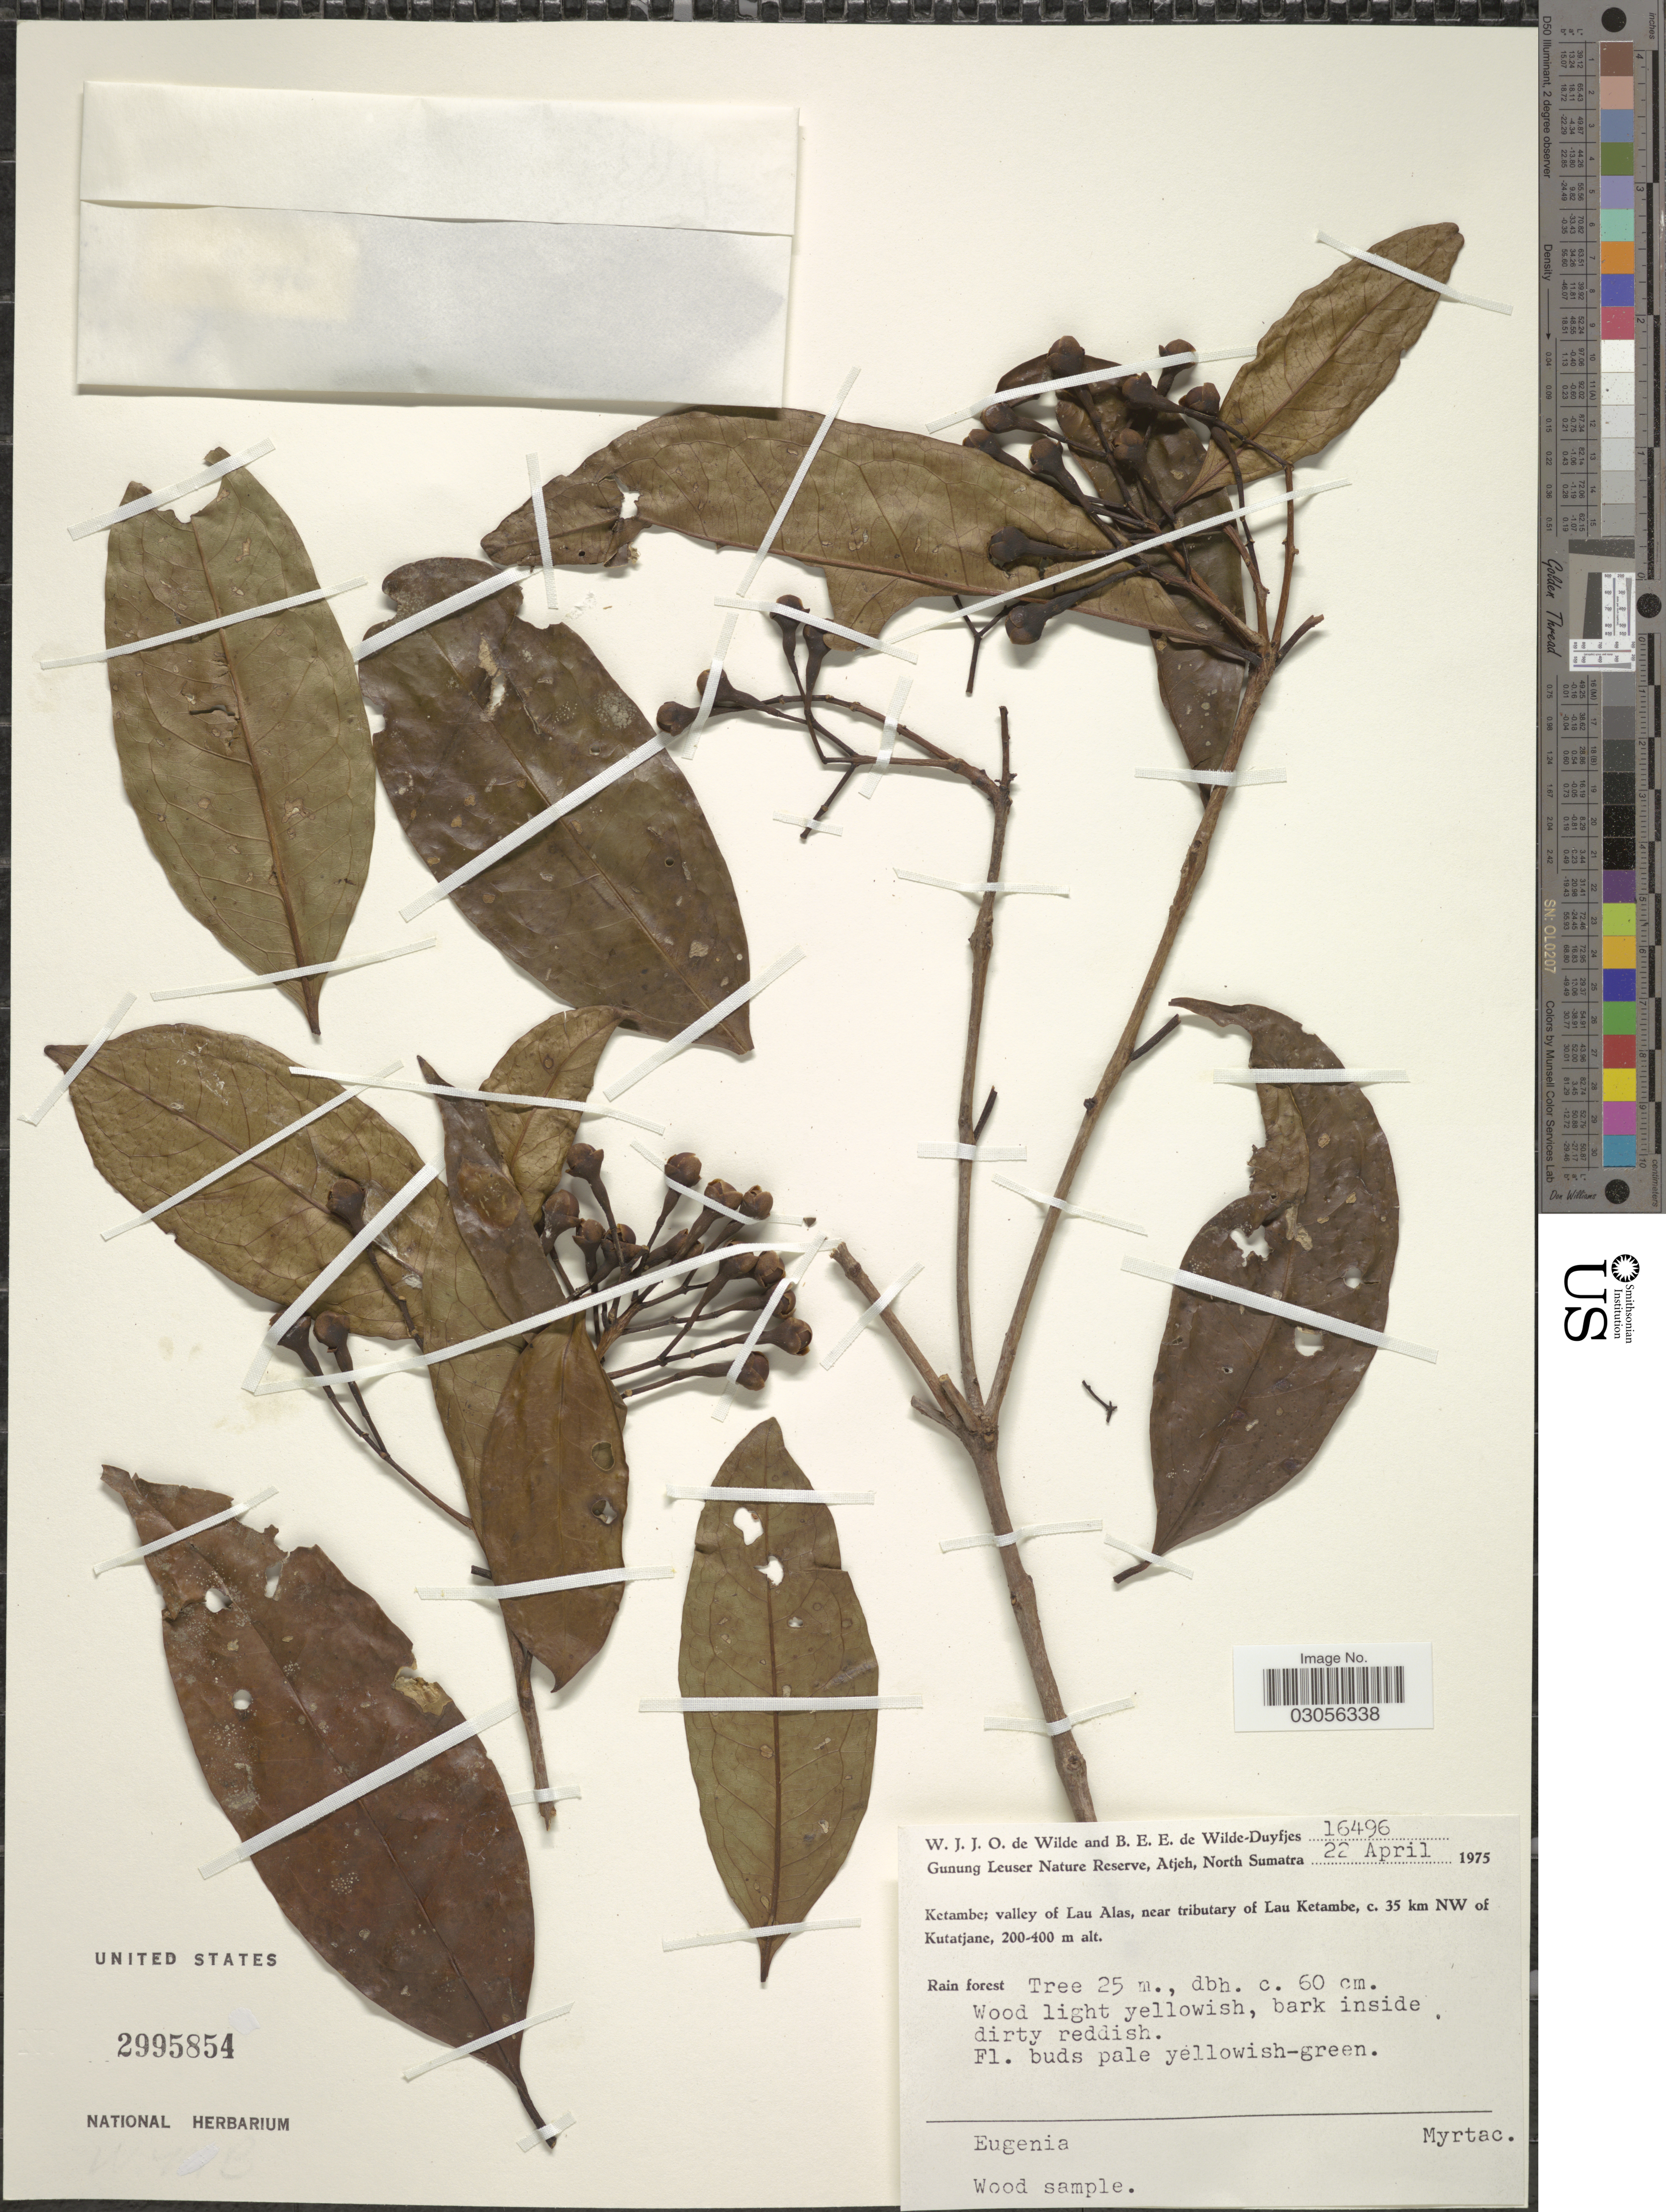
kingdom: Plantae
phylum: Tracheophyta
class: Magnoliopsida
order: Myrtales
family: Myrtaceae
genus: Syzygium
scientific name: Syzygium sp.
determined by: Strong, M. T., (US), Smithsonian Institution - National Museum of Natural History (UNITED STATES)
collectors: W. J. de Wilde & B. E. de Wilde-Duyfjes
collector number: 16496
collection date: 1975-04-22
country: Indonesia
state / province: Sumatra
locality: Gunung Leuser Nature Reserve, Atjeh, North Sumatra. Ketambe; valley of Lau Alas, near tributary of Lau Ketambe, c. 35 km NW of Kutatjane.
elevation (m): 200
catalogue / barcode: US 2995854